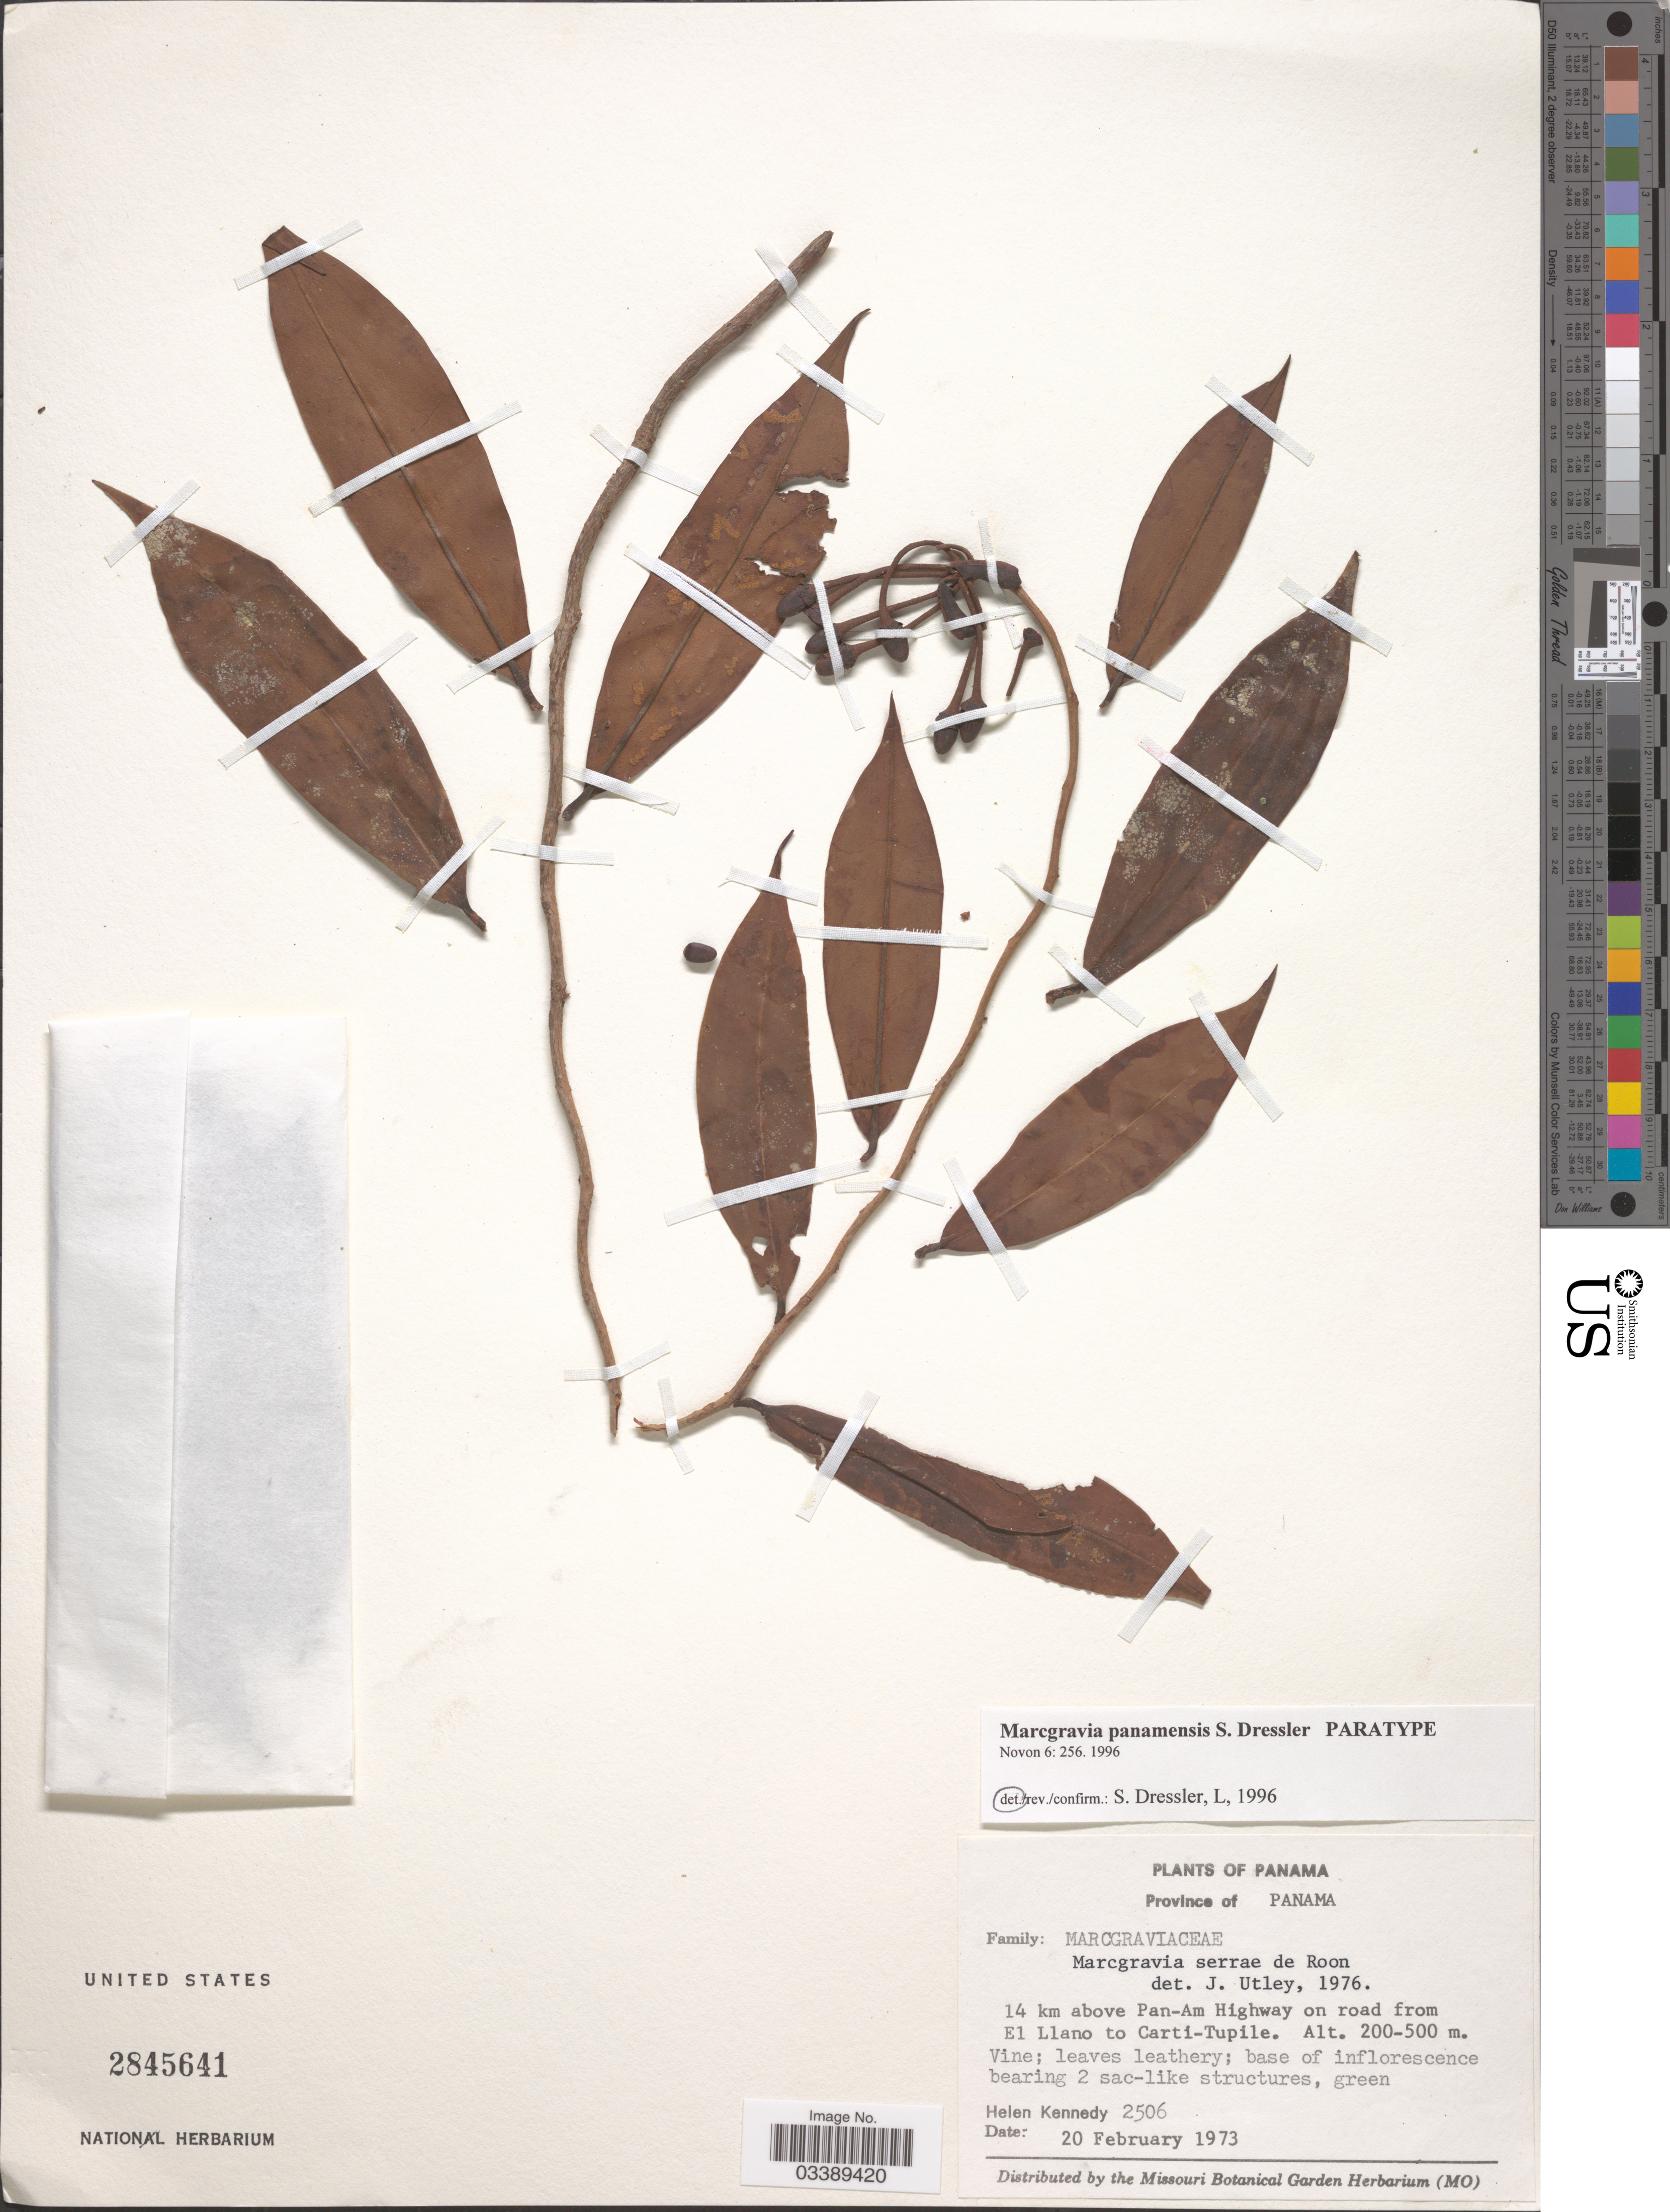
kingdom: Plantae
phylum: Tracheophyta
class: Magnoliopsida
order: Ericales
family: Marcgraviaceae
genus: Marcgravia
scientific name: Marcgravia panamensis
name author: S. Dressler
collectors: H. Kennedy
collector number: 2506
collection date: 1973-02-20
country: Panama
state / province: Panamá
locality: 14 km above Pan-Am Highway on road from El Llano to Carti-Tupile.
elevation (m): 200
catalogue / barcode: US 2845641